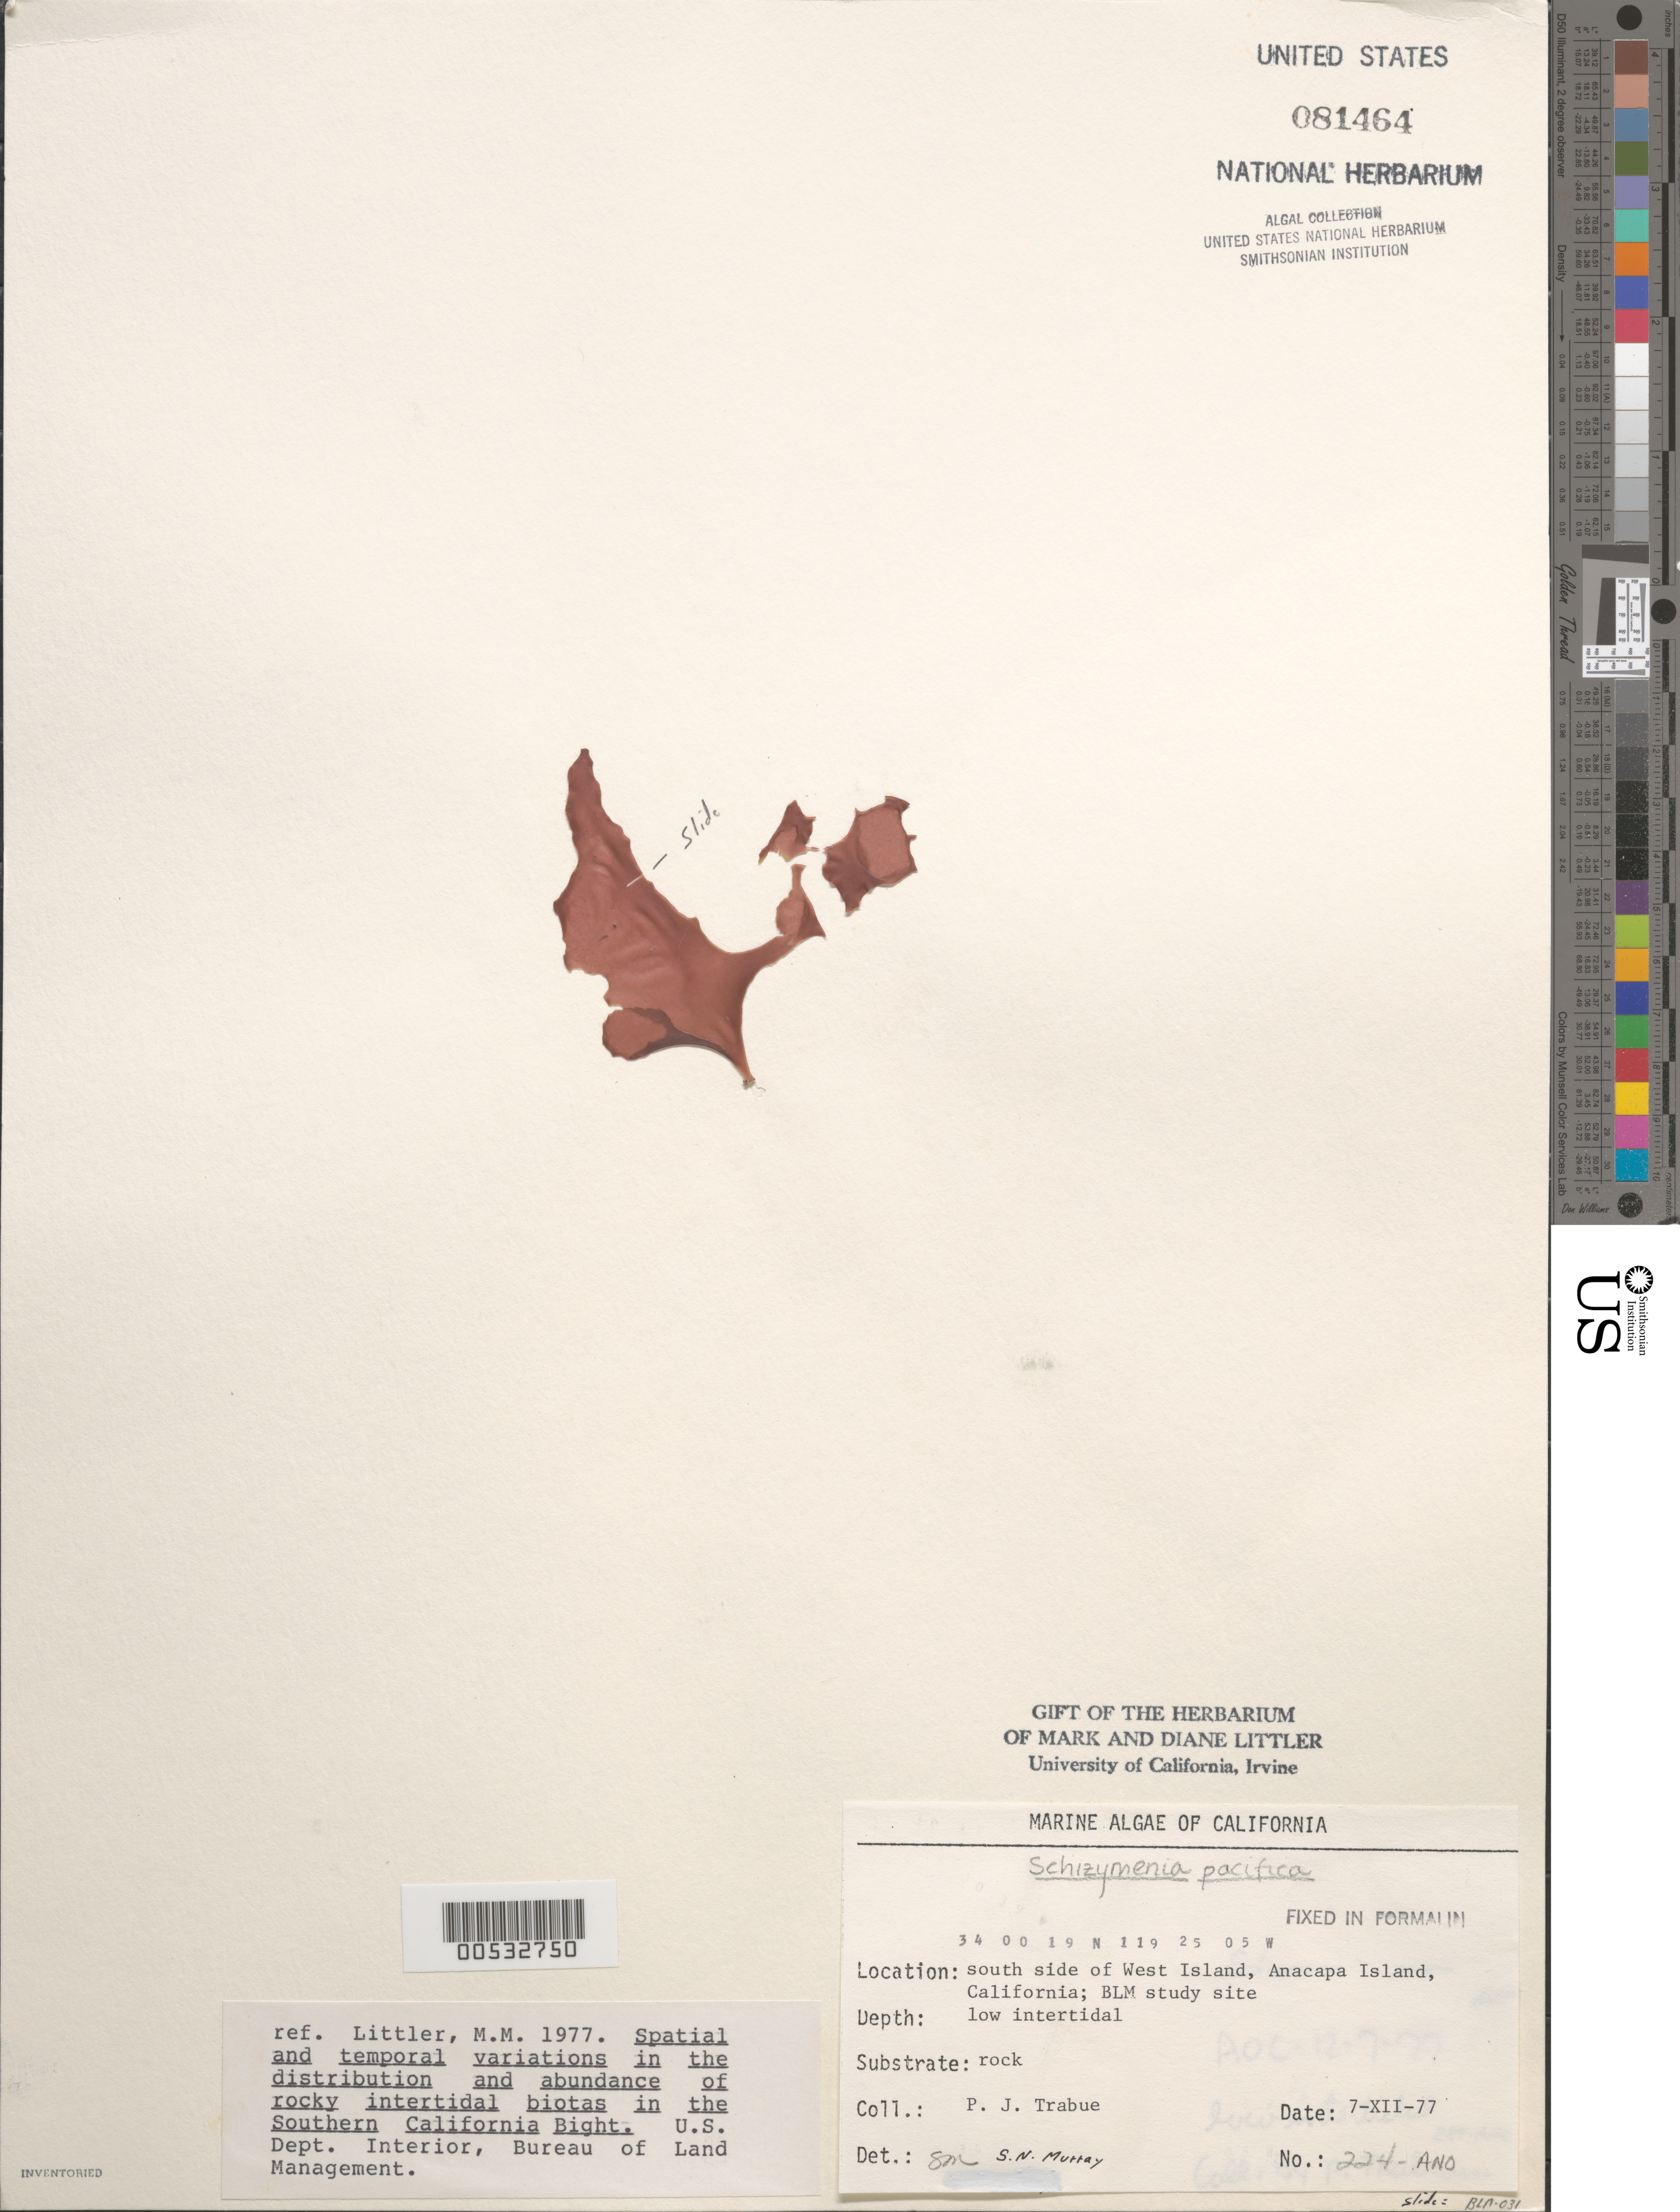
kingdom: Plantae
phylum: Rhodophyta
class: Florideophyceae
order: Nemastomatales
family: Schizymeniaceae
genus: Schizymenia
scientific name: Schizymenia pacifica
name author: (Kylin) Kylin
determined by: Murray, S. N.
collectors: C. Curtis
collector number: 224-ANO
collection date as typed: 07 Dec 1977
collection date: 1977-12-07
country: United States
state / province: California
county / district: Ventura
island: Anacapa Island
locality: South side of west island, near Cat Rock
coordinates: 34 00'19"N, 119 25'05"W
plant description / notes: BLM-SOCALBIGHT Rocky Intertidal Survey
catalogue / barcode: US 81464